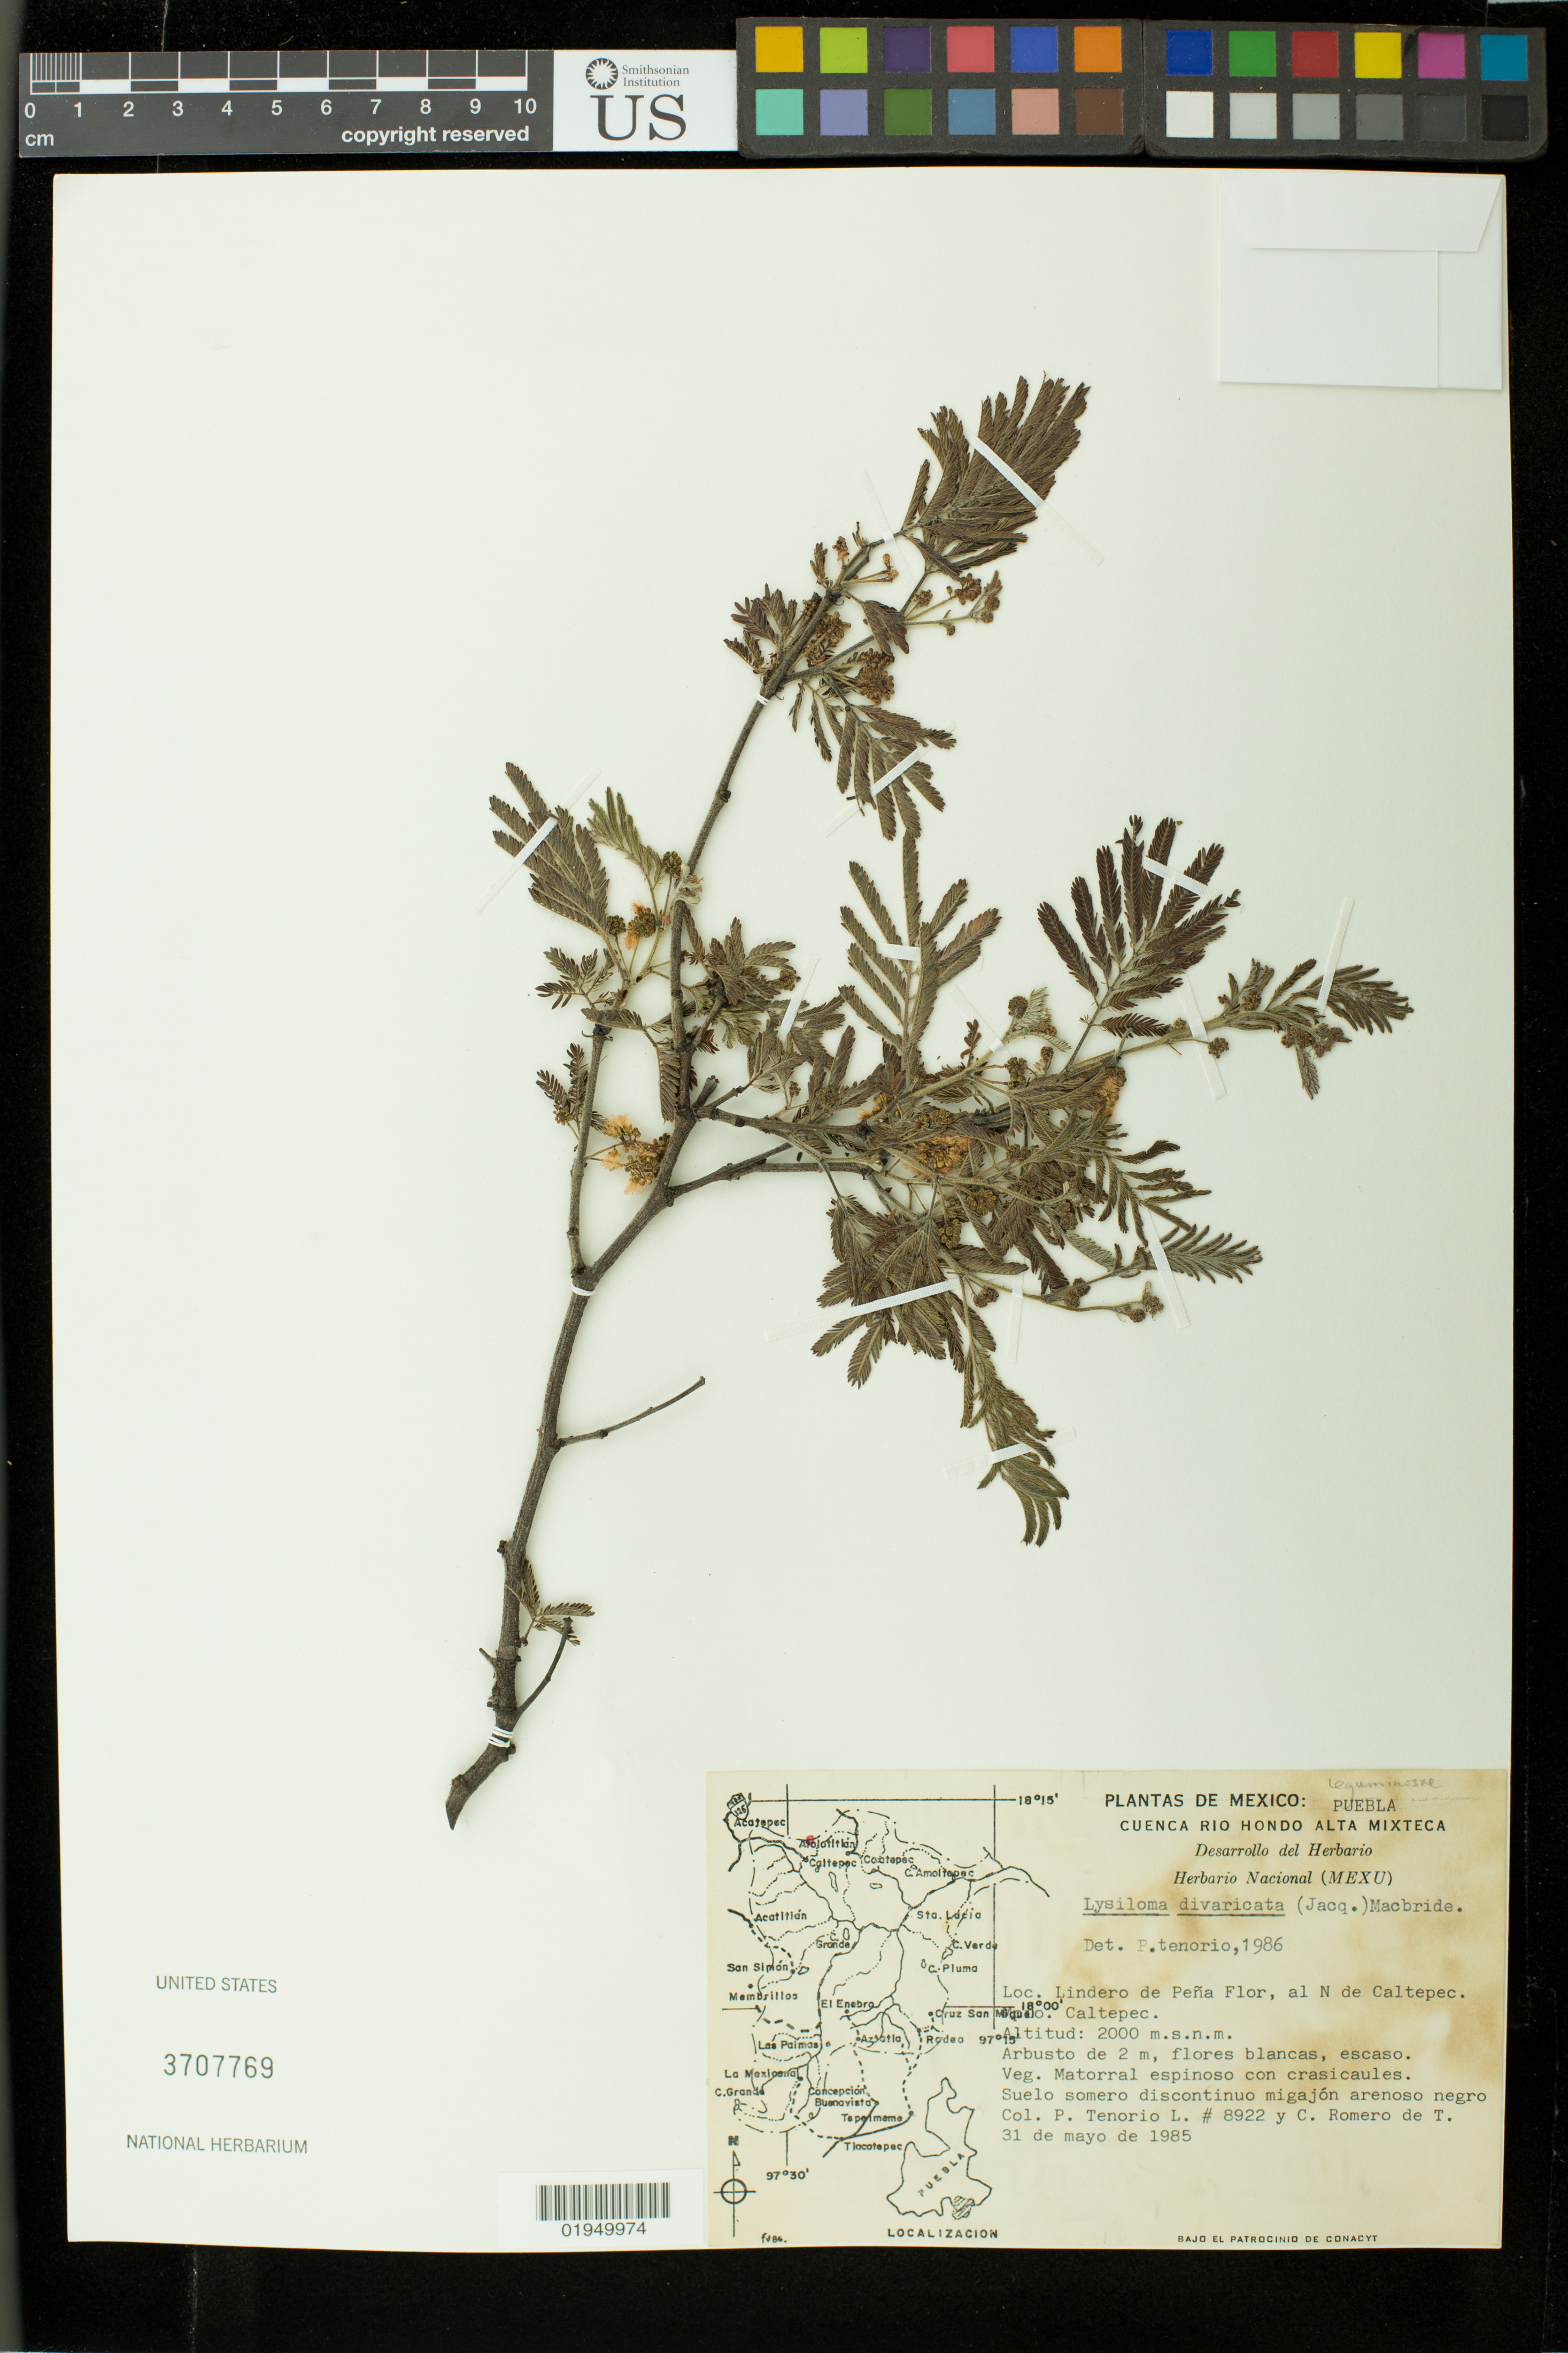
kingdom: Plantae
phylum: Tracheophyta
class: Magnoliopsida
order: Fabales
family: Fabaceae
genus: Lysiloma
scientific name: Lysiloma divaricatum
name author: (Jacq.) J.F. Macbr.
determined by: Tenorio L., P.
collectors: P. Tenorio L. & C. Romero de T.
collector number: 8922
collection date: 1985-05-31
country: Mexico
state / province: Puebla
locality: Lindero de Pena Flor, al N de Caltepec. Mpio. Caltepec.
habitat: Matorral espinoso con crasicaules. Suelo somero discontinuo migajon arenoso negro.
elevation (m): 2000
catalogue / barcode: US 3707769